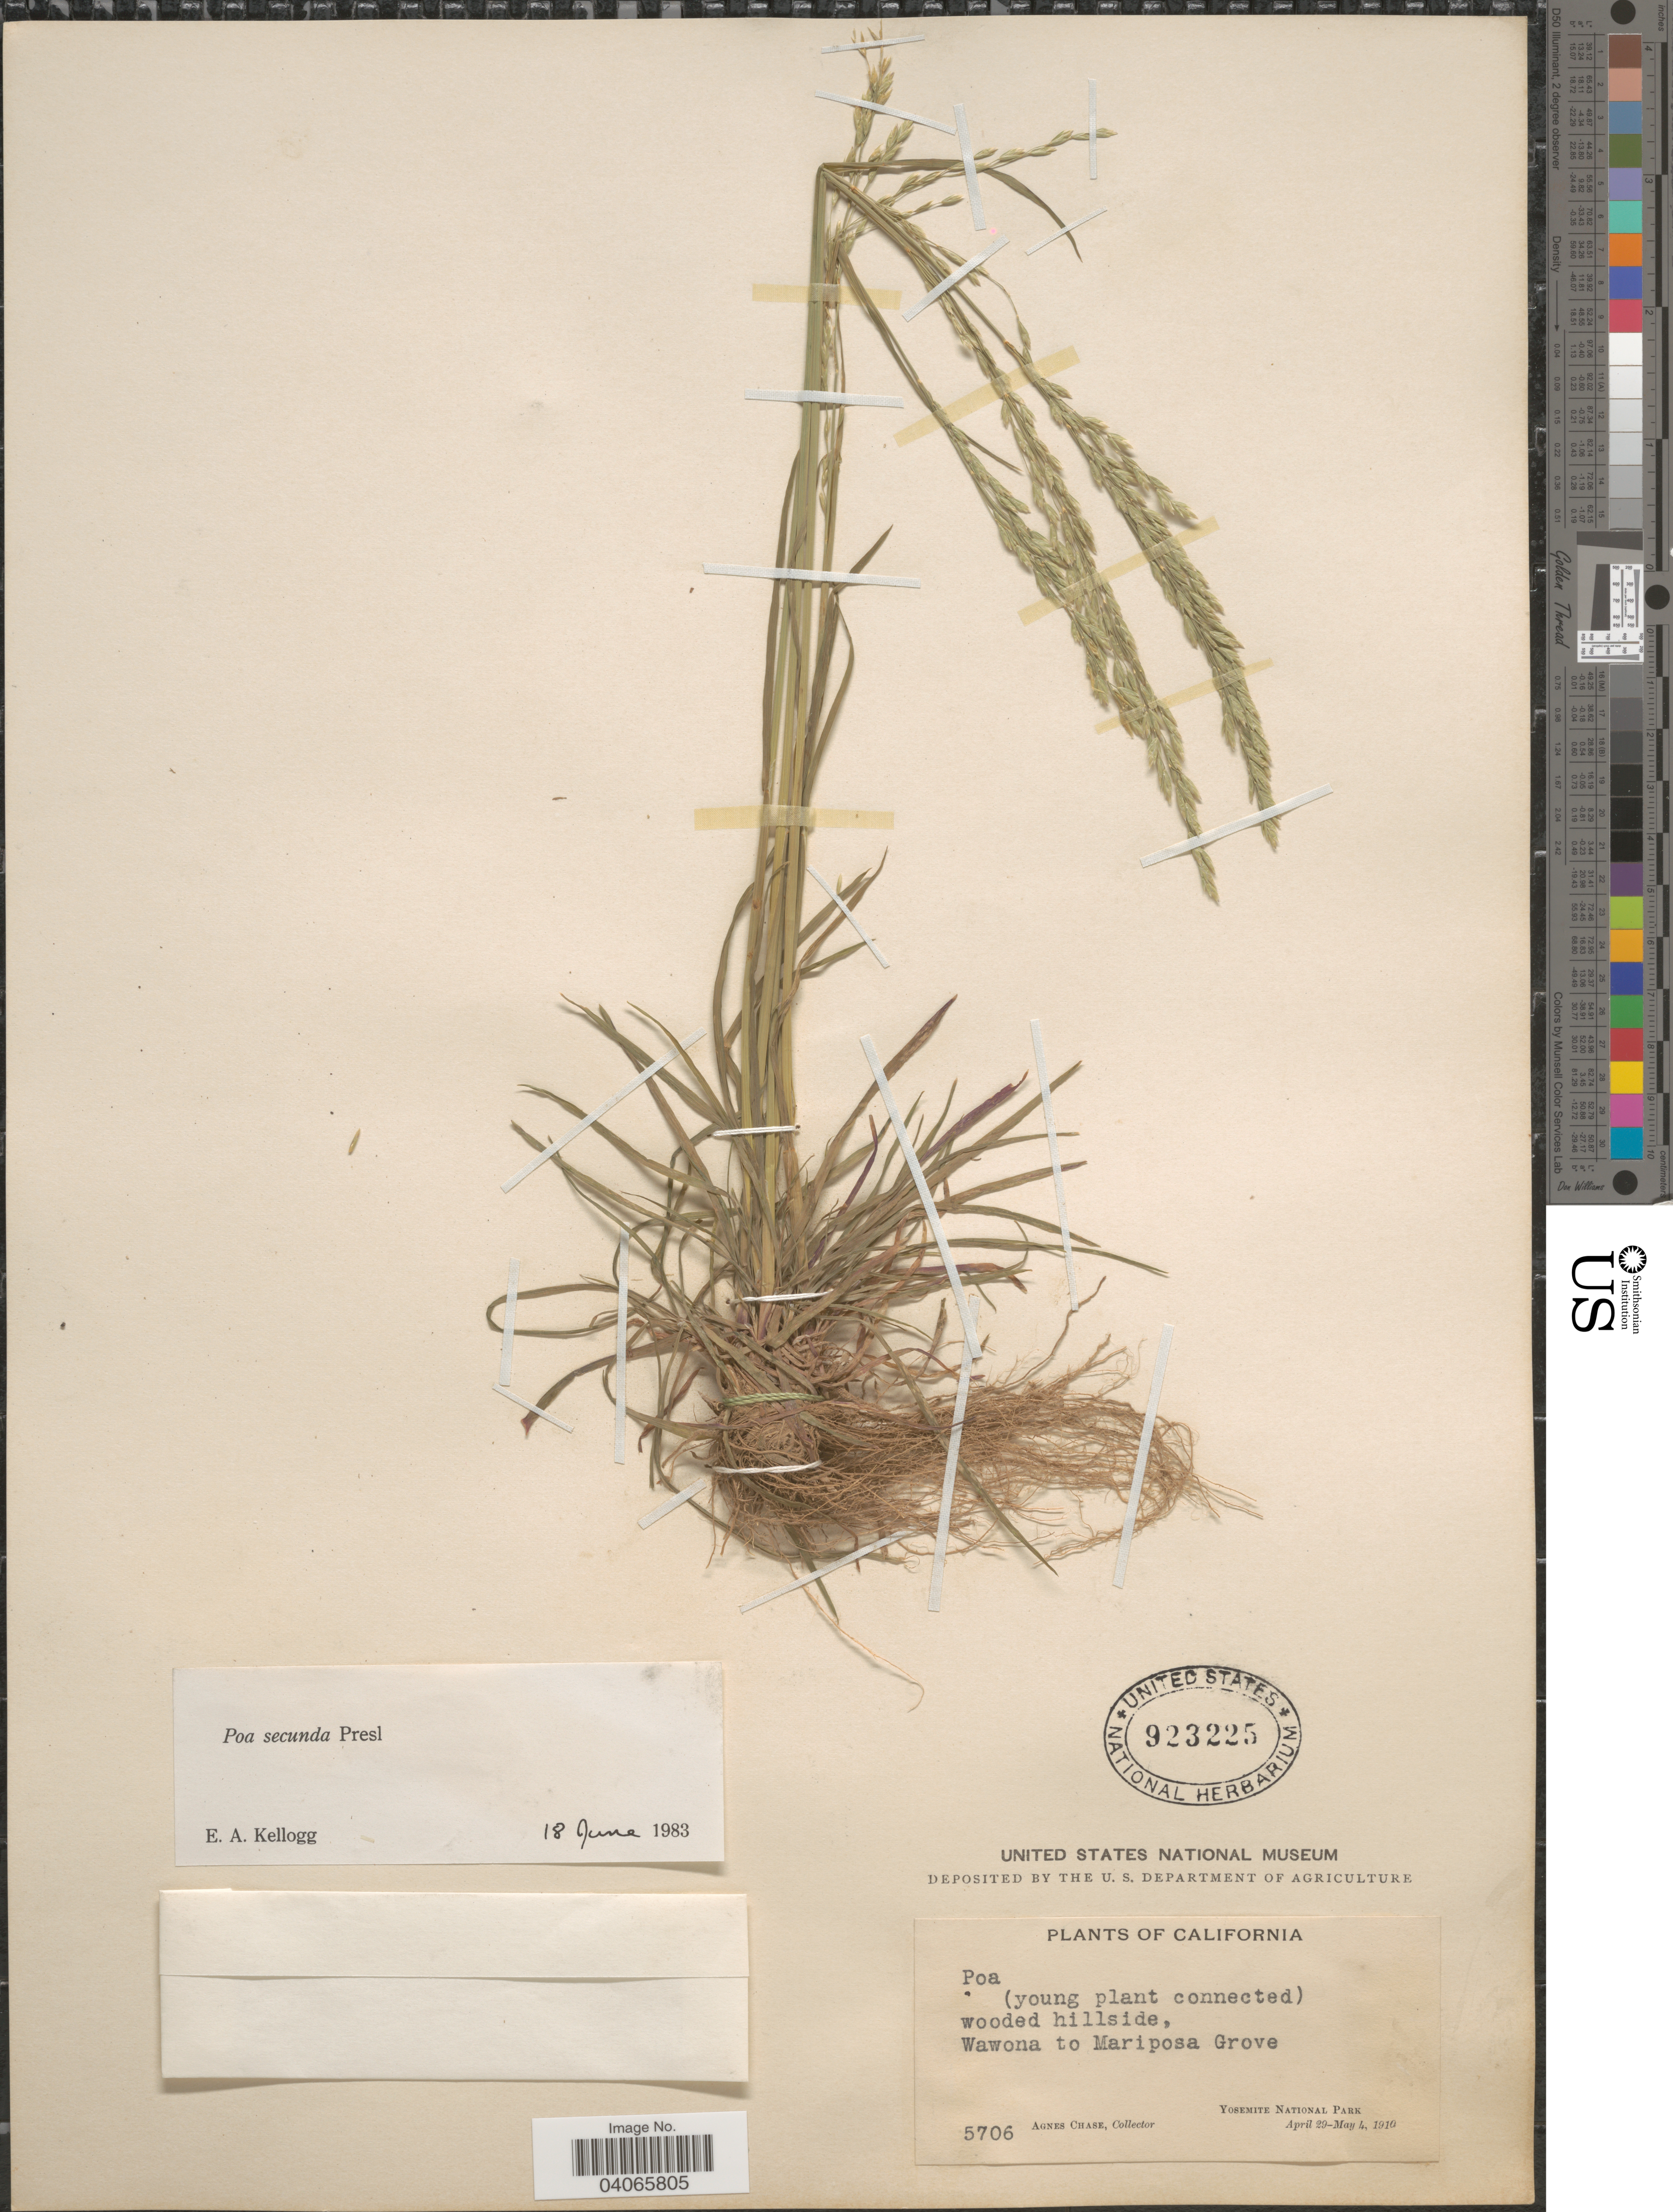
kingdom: Plantae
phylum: Tracheophyta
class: Liliopsida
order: Poales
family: Poaceae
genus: Poa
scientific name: Poa secunda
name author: J. Presl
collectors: A. Chase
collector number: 5706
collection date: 1910-04-29/1910-05-04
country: United States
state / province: California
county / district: Mariposa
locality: Wooded hillside, Wawona to Mariposa Grove. Yosemite National Park.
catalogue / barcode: US 923225